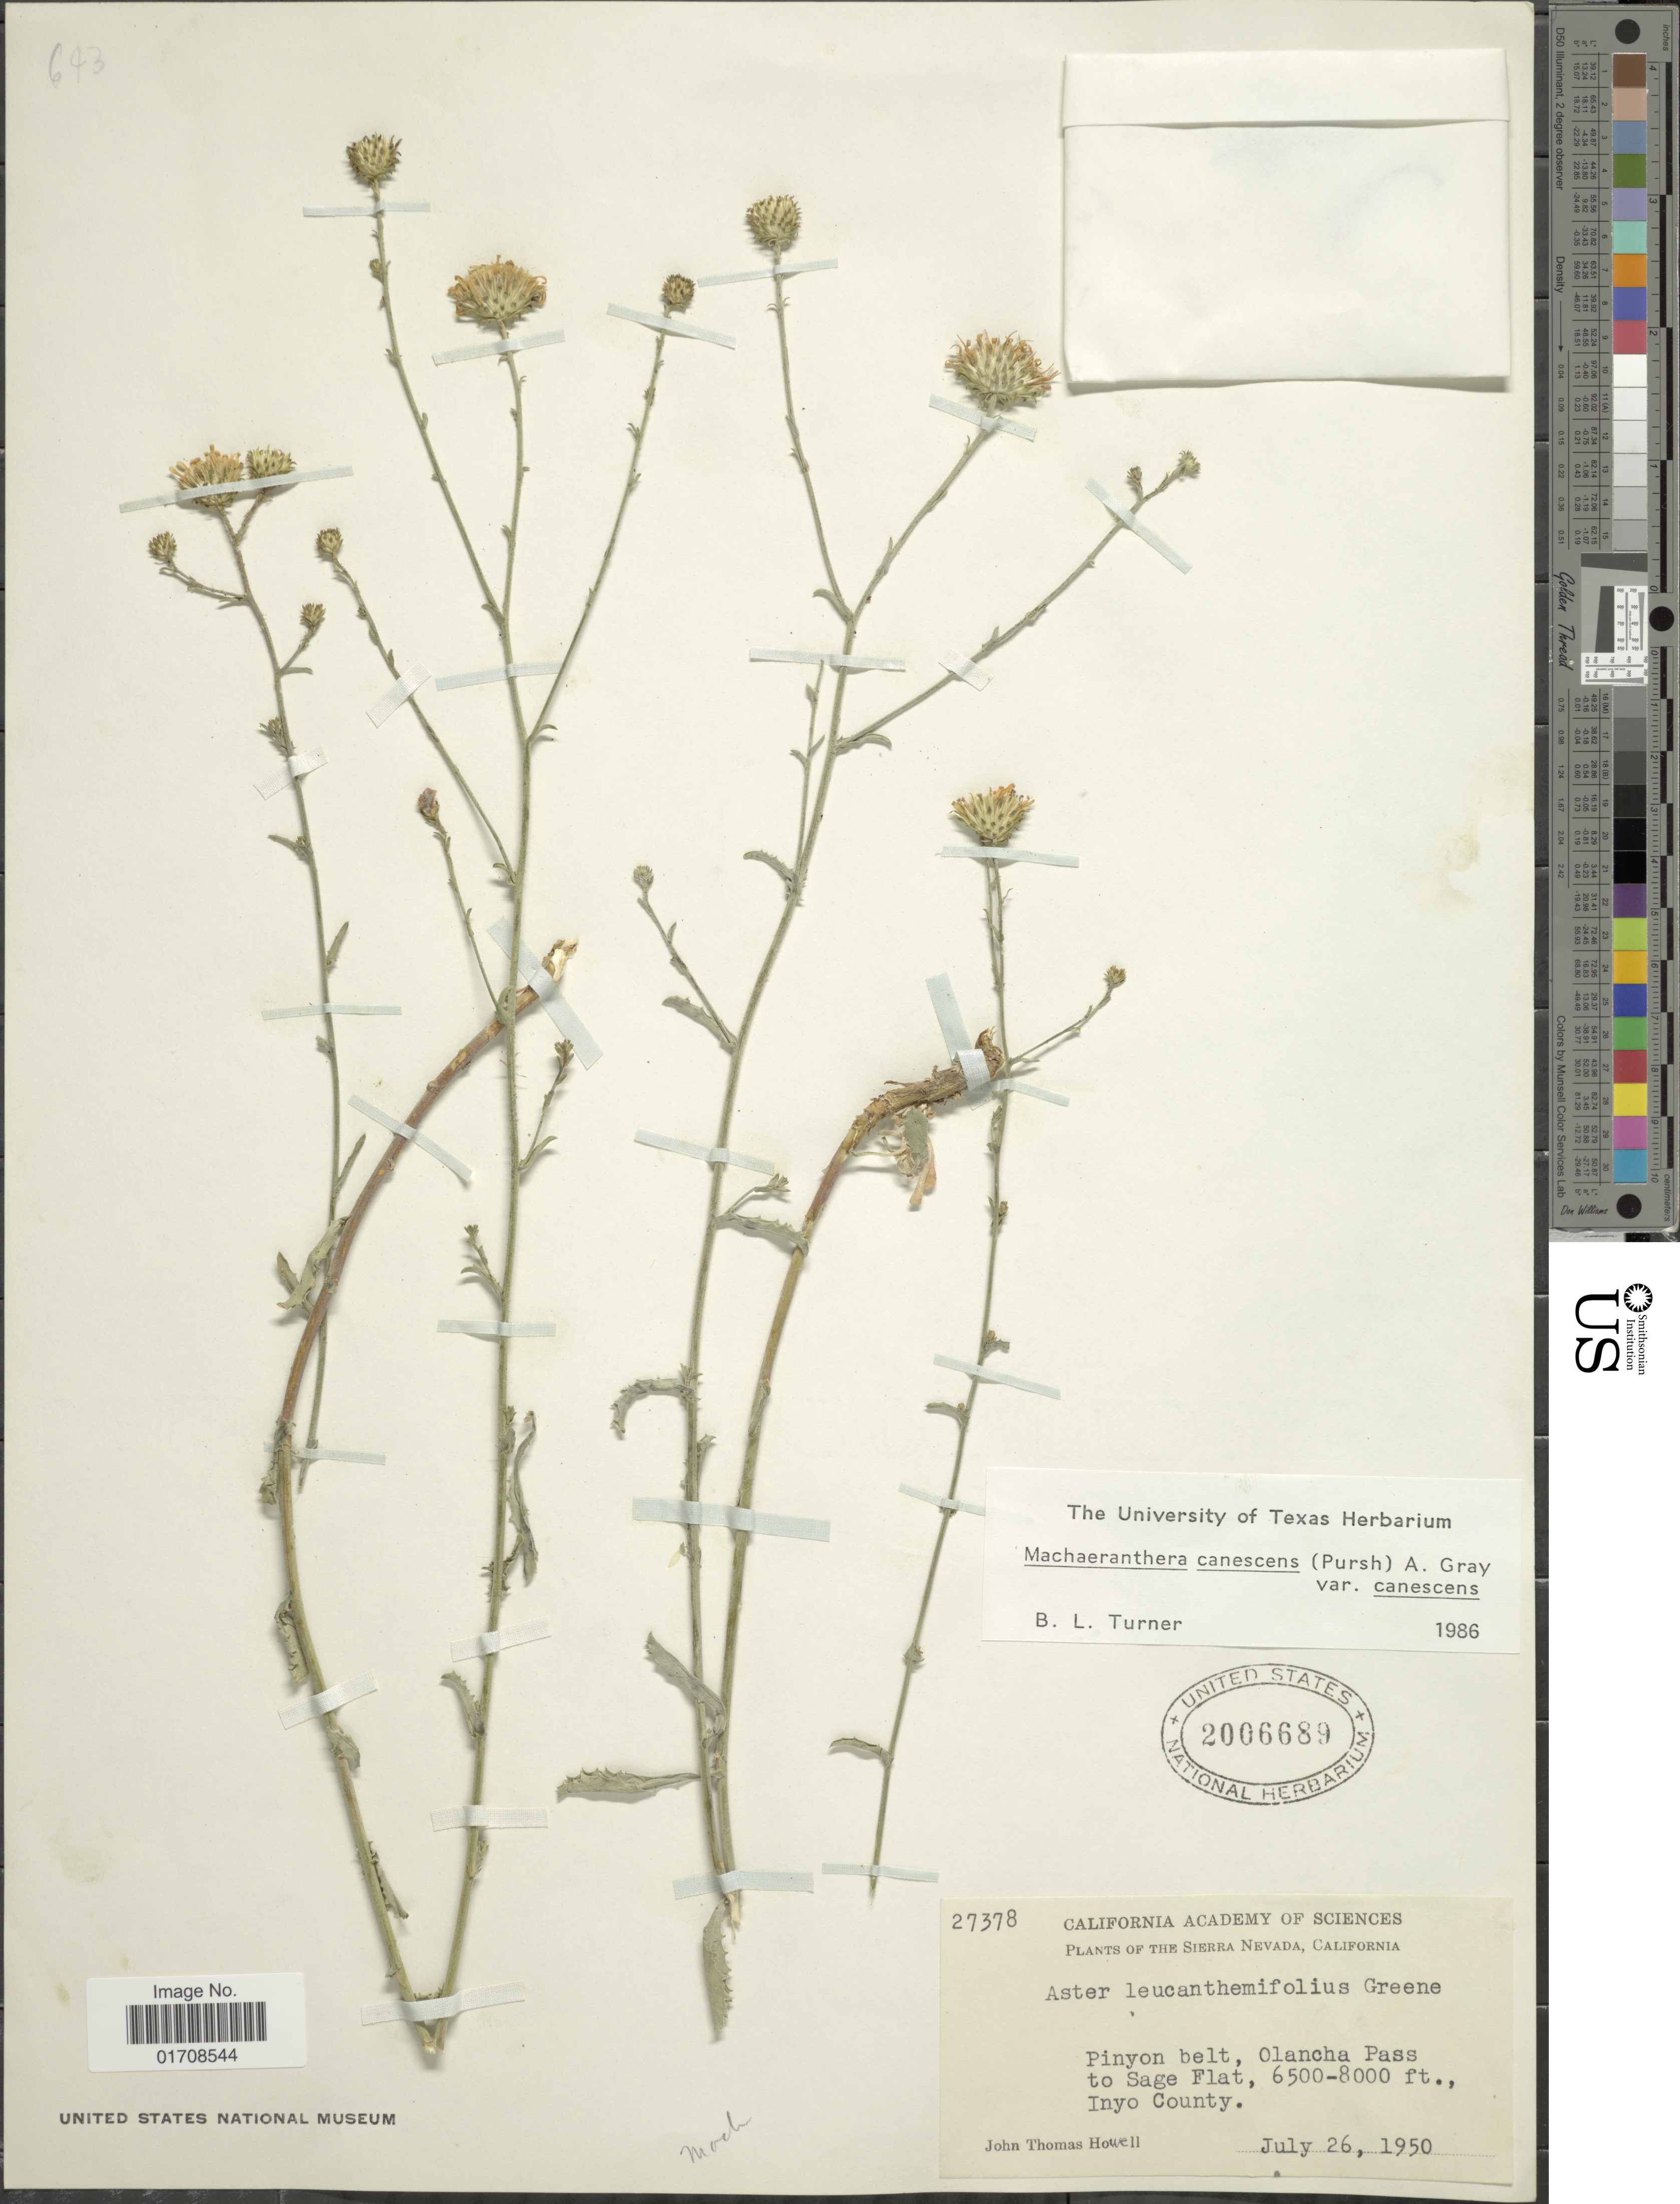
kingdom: Plantae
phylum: Tracheophyta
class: Magnoliopsida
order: Asterales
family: Asteraceae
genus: Machaeranthera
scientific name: Machaeranthera canescens var. canescens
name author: (Pursh) A. Gray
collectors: J. T. Howell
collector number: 27378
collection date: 1950-07-26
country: United States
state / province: California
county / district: Inyo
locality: Sierra Nevada, Pinyon belt, Olancha Pass to Sage Flat, Inyo County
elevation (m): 1981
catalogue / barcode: US 2006689